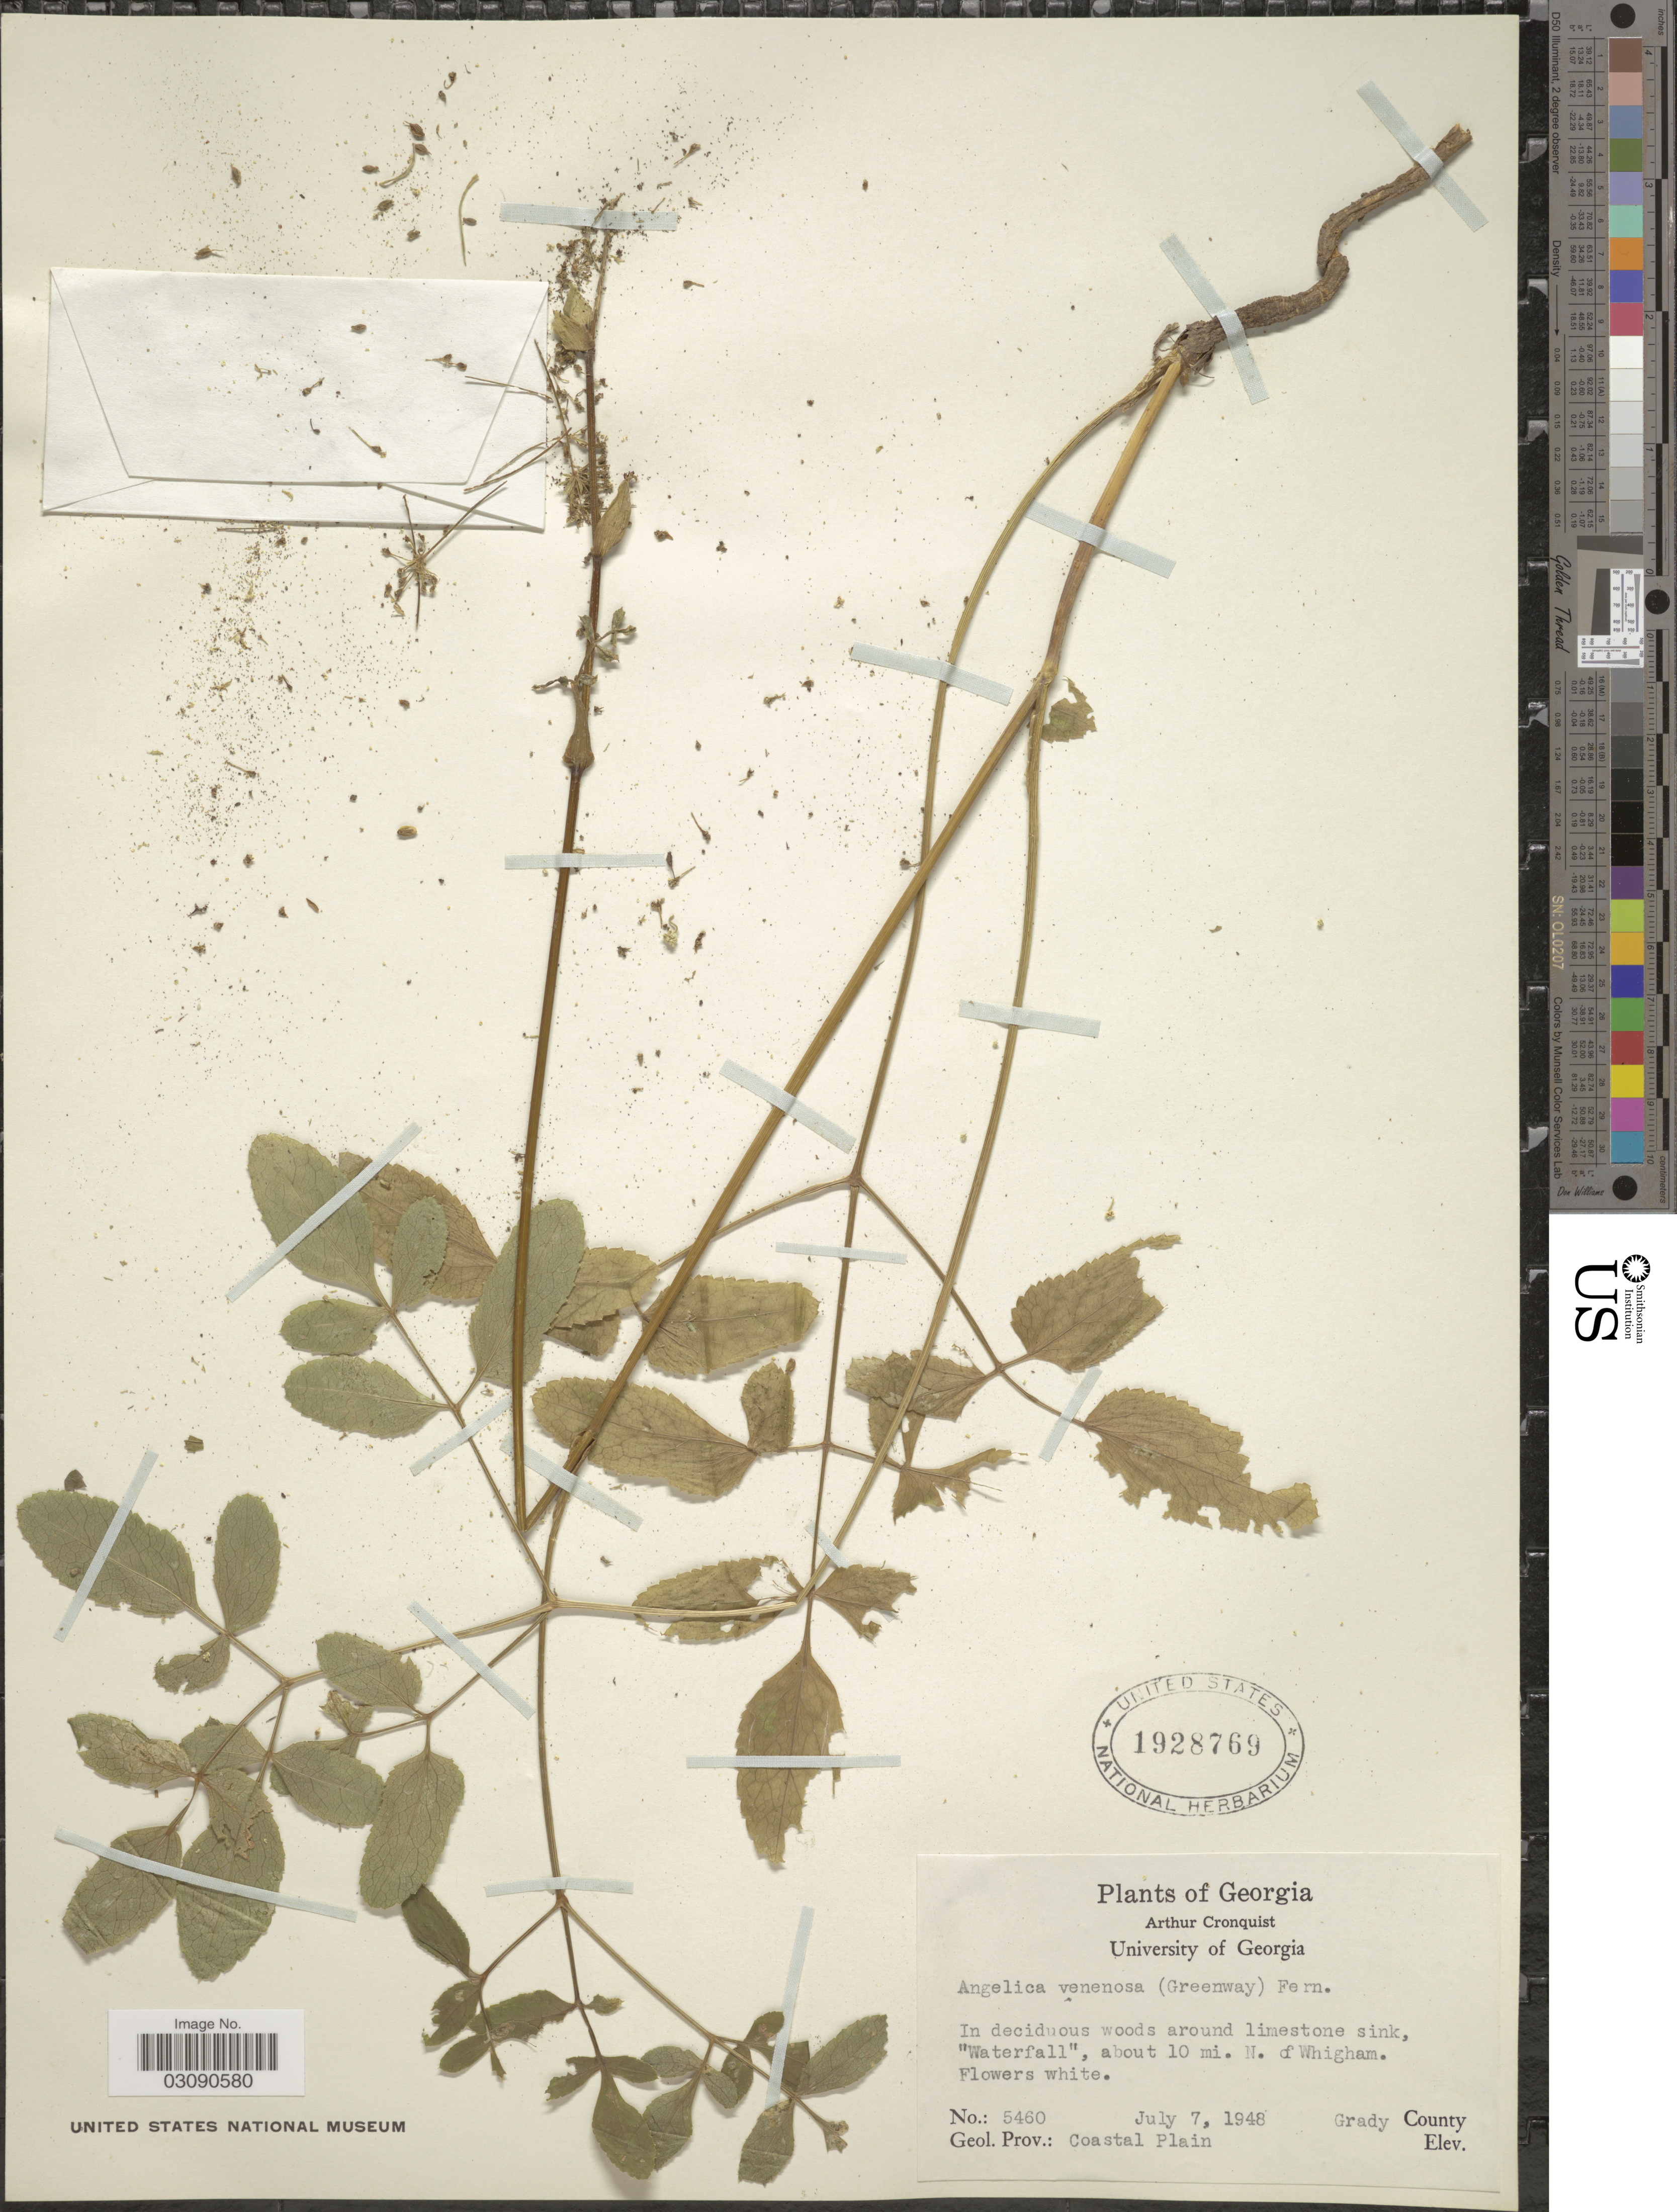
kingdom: Plantae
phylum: Tracheophyta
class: Magnoliopsida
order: Apiales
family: Apiaceae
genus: Angelica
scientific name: Angelica venenosa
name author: (Greenway) Fernald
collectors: A. J. Cronquist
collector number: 5460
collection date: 1948-07-07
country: United States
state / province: Georgia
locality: Waterfall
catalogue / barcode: US 1928769